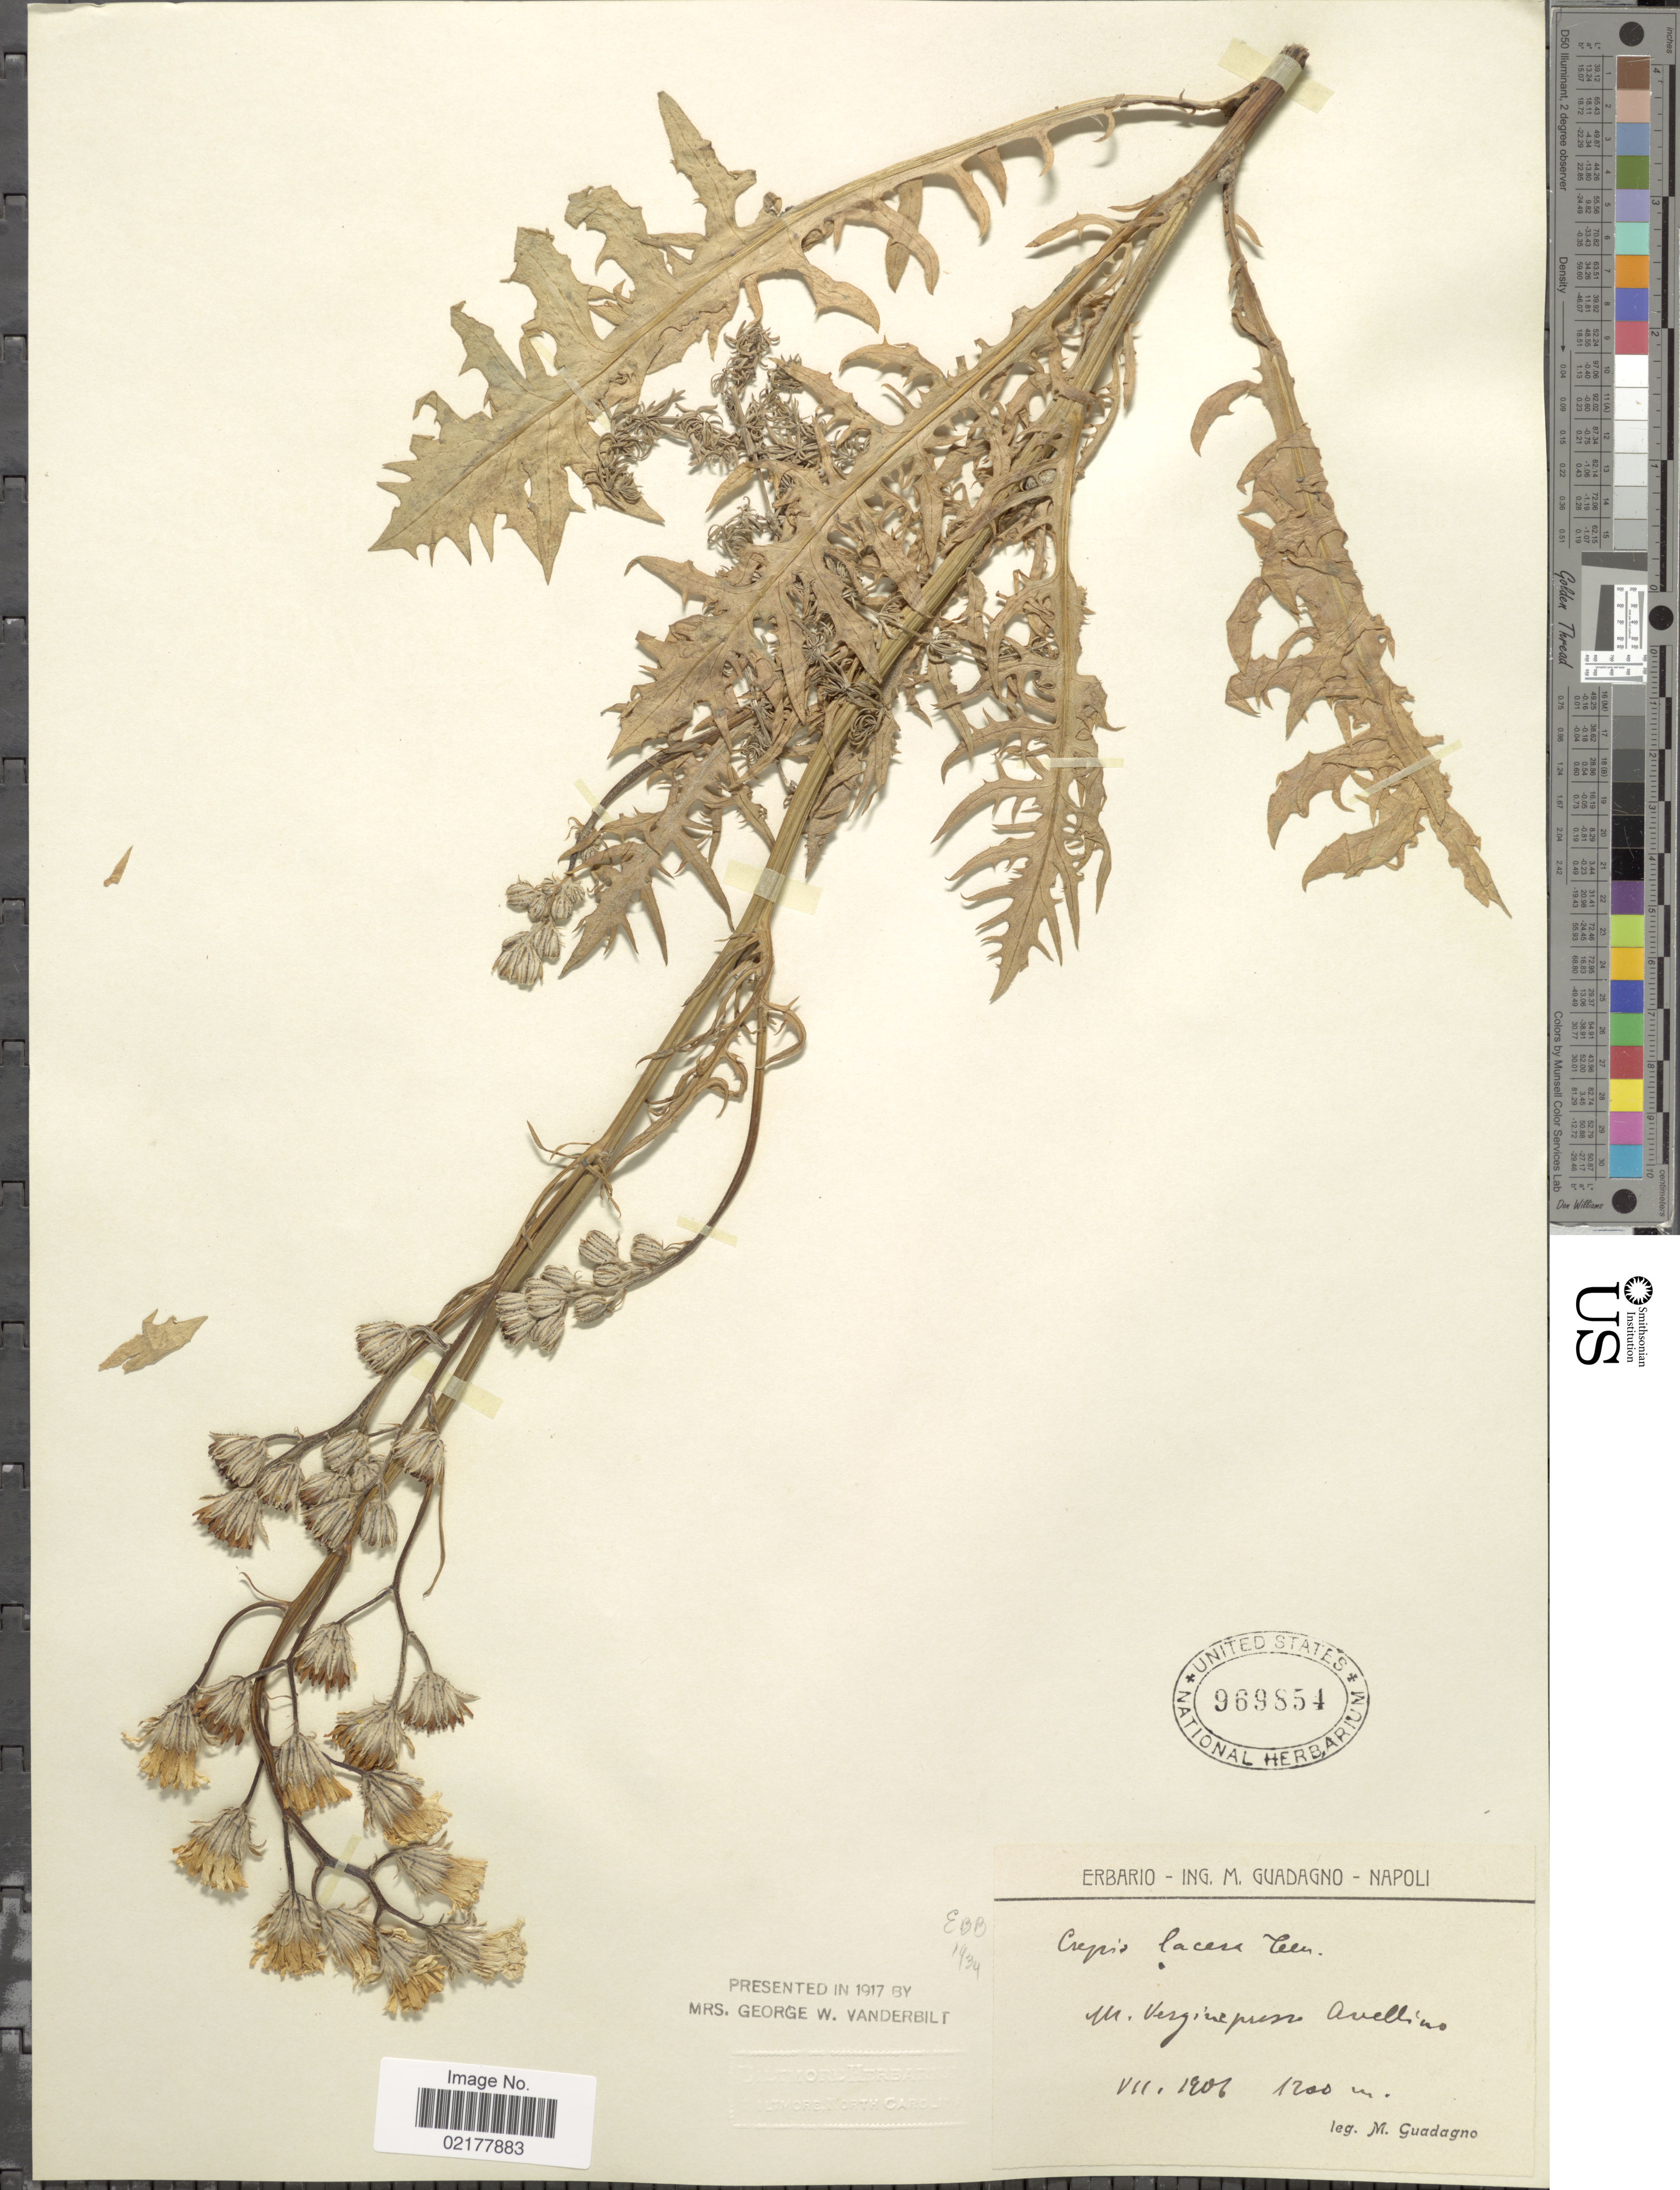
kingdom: Plantae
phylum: Tracheophyta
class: Magnoliopsida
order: Asterales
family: Asteraceae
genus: Crepis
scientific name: Crepis lacera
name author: Ten.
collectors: M. Guadagno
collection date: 1901-07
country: Italy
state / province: Campania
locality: M. Vergine pross. Avellino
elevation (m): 1200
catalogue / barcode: US 969854